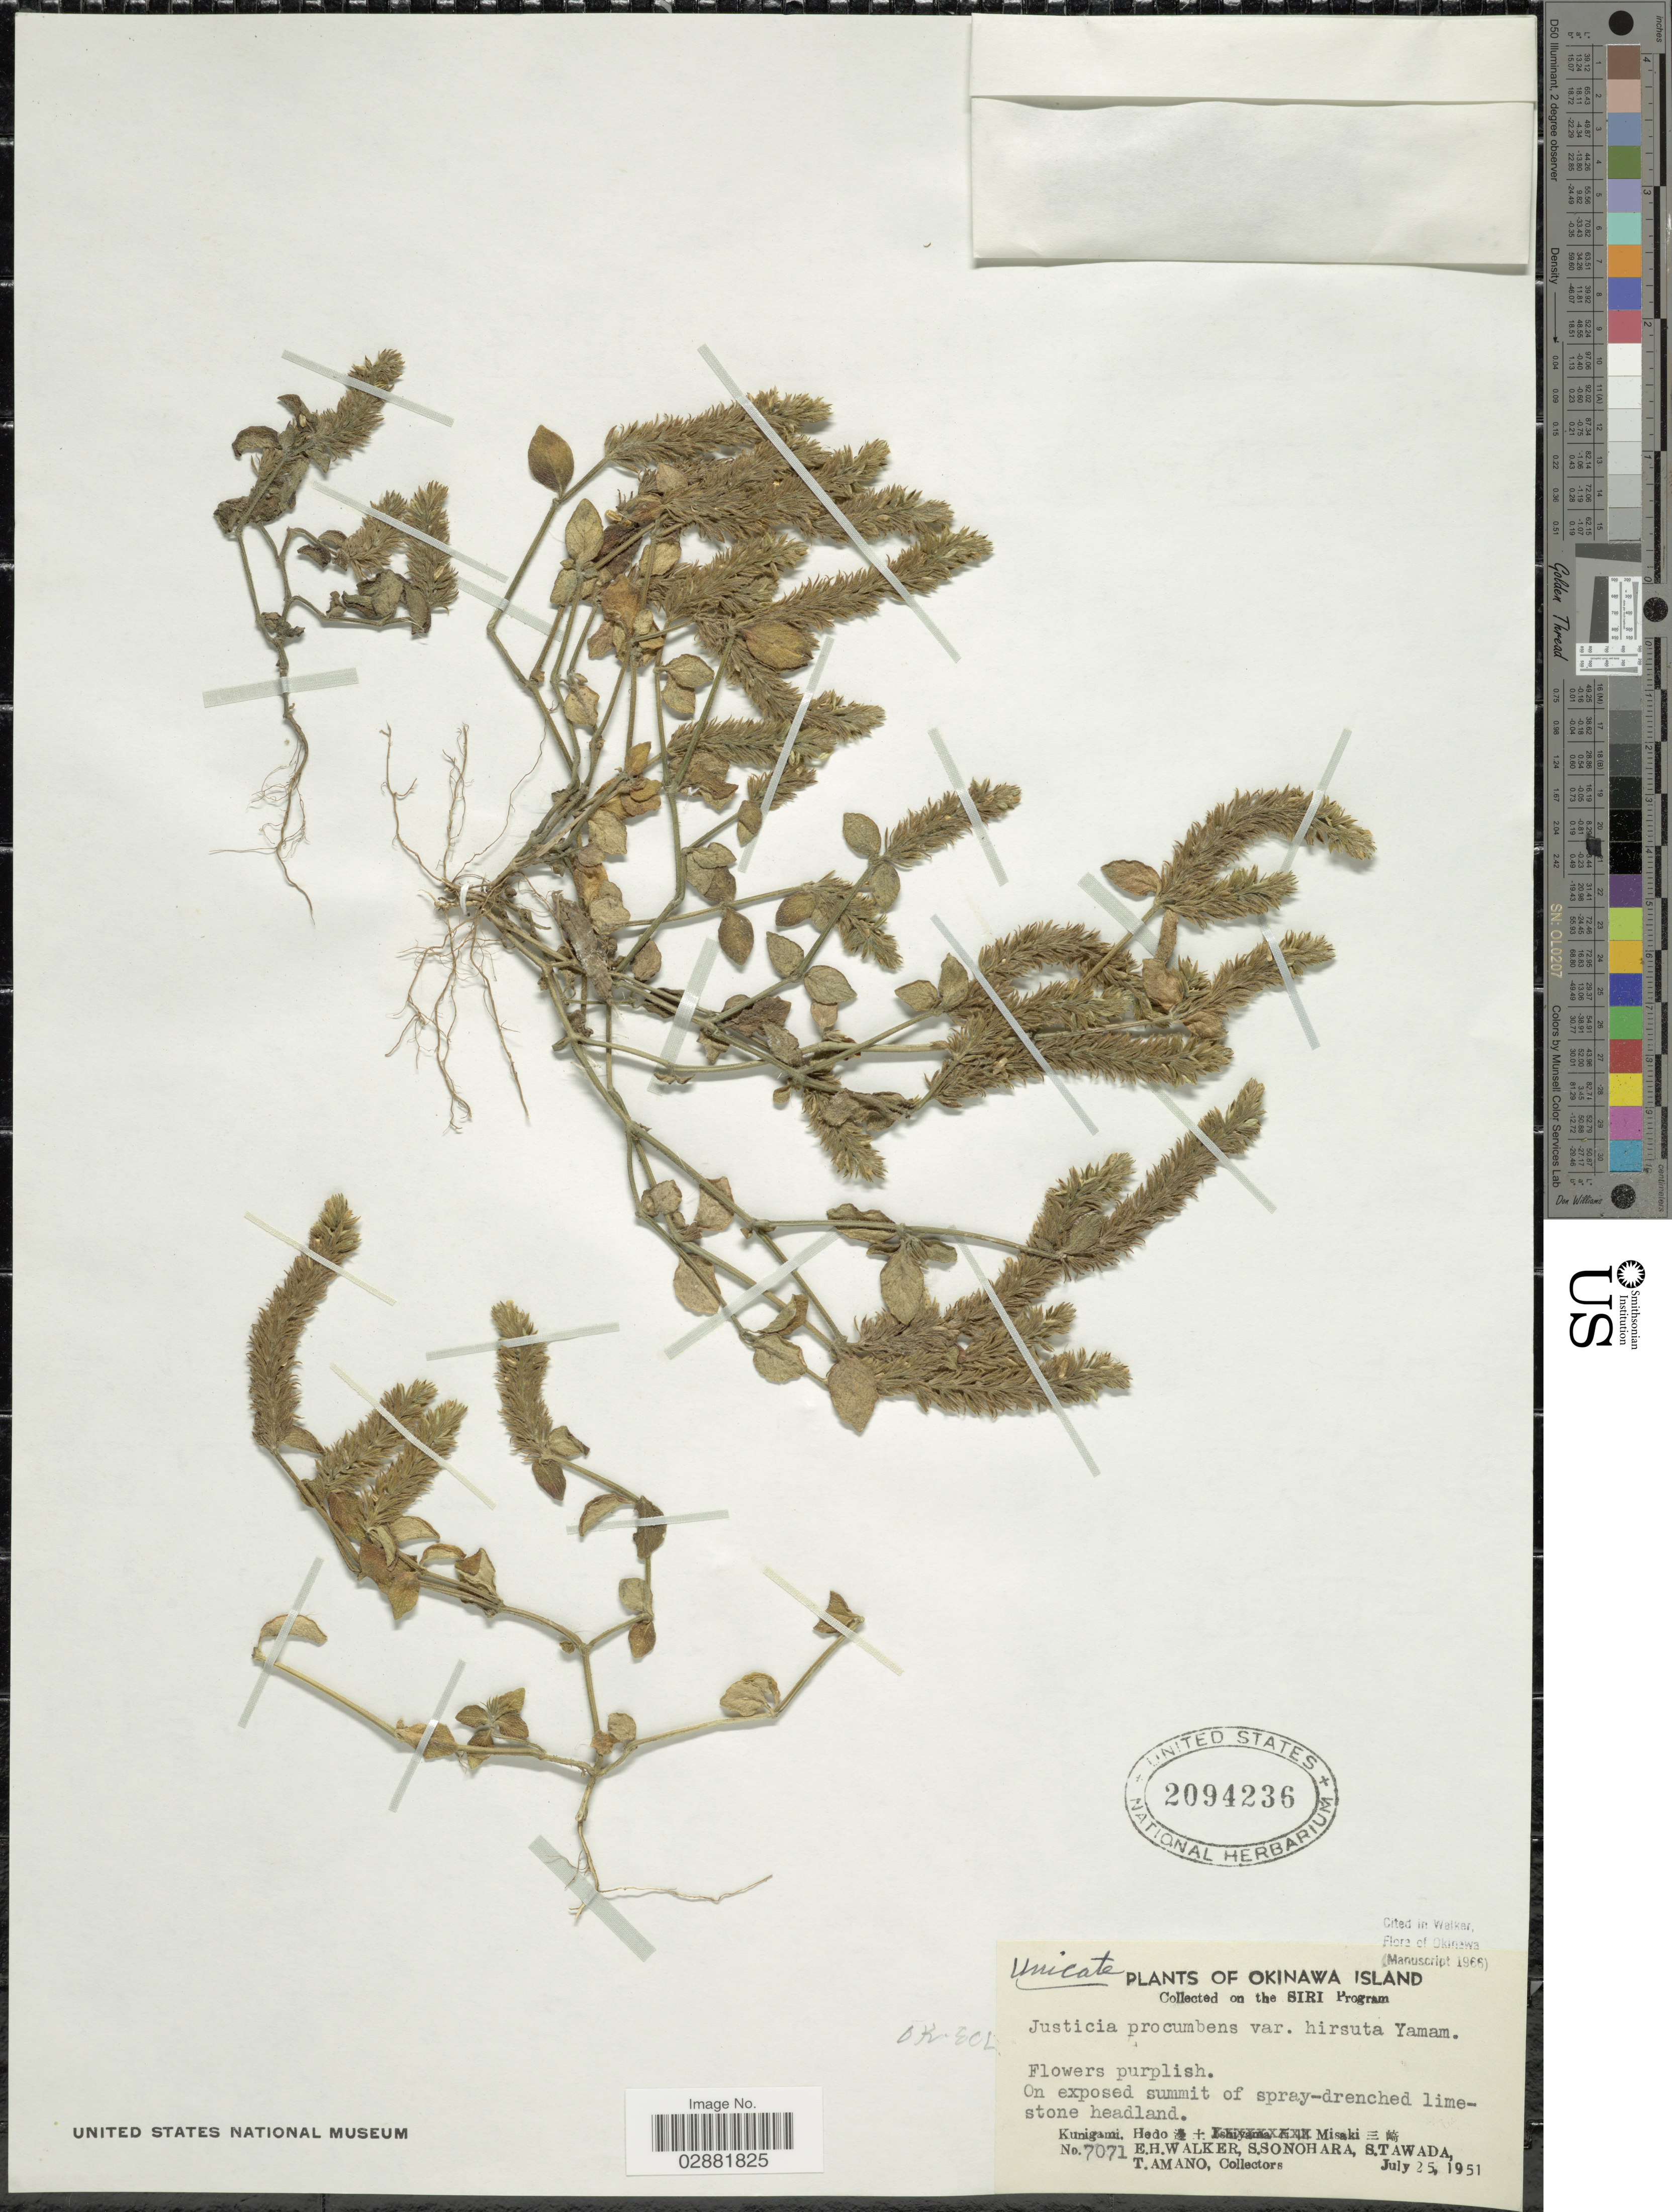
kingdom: Plantae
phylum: Tracheophyta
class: Magnoliopsida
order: Lamiales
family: Acanthaceae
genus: Justicia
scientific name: Justicia procumbens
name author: L.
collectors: E. H. Walker, S. Sonohara, S. Tawada & T. Amano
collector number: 7071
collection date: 1951-07-25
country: Japan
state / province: Okinawa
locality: Okinawa Island, Kunigami Hedo X, Misaki, X.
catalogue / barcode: US 2094236